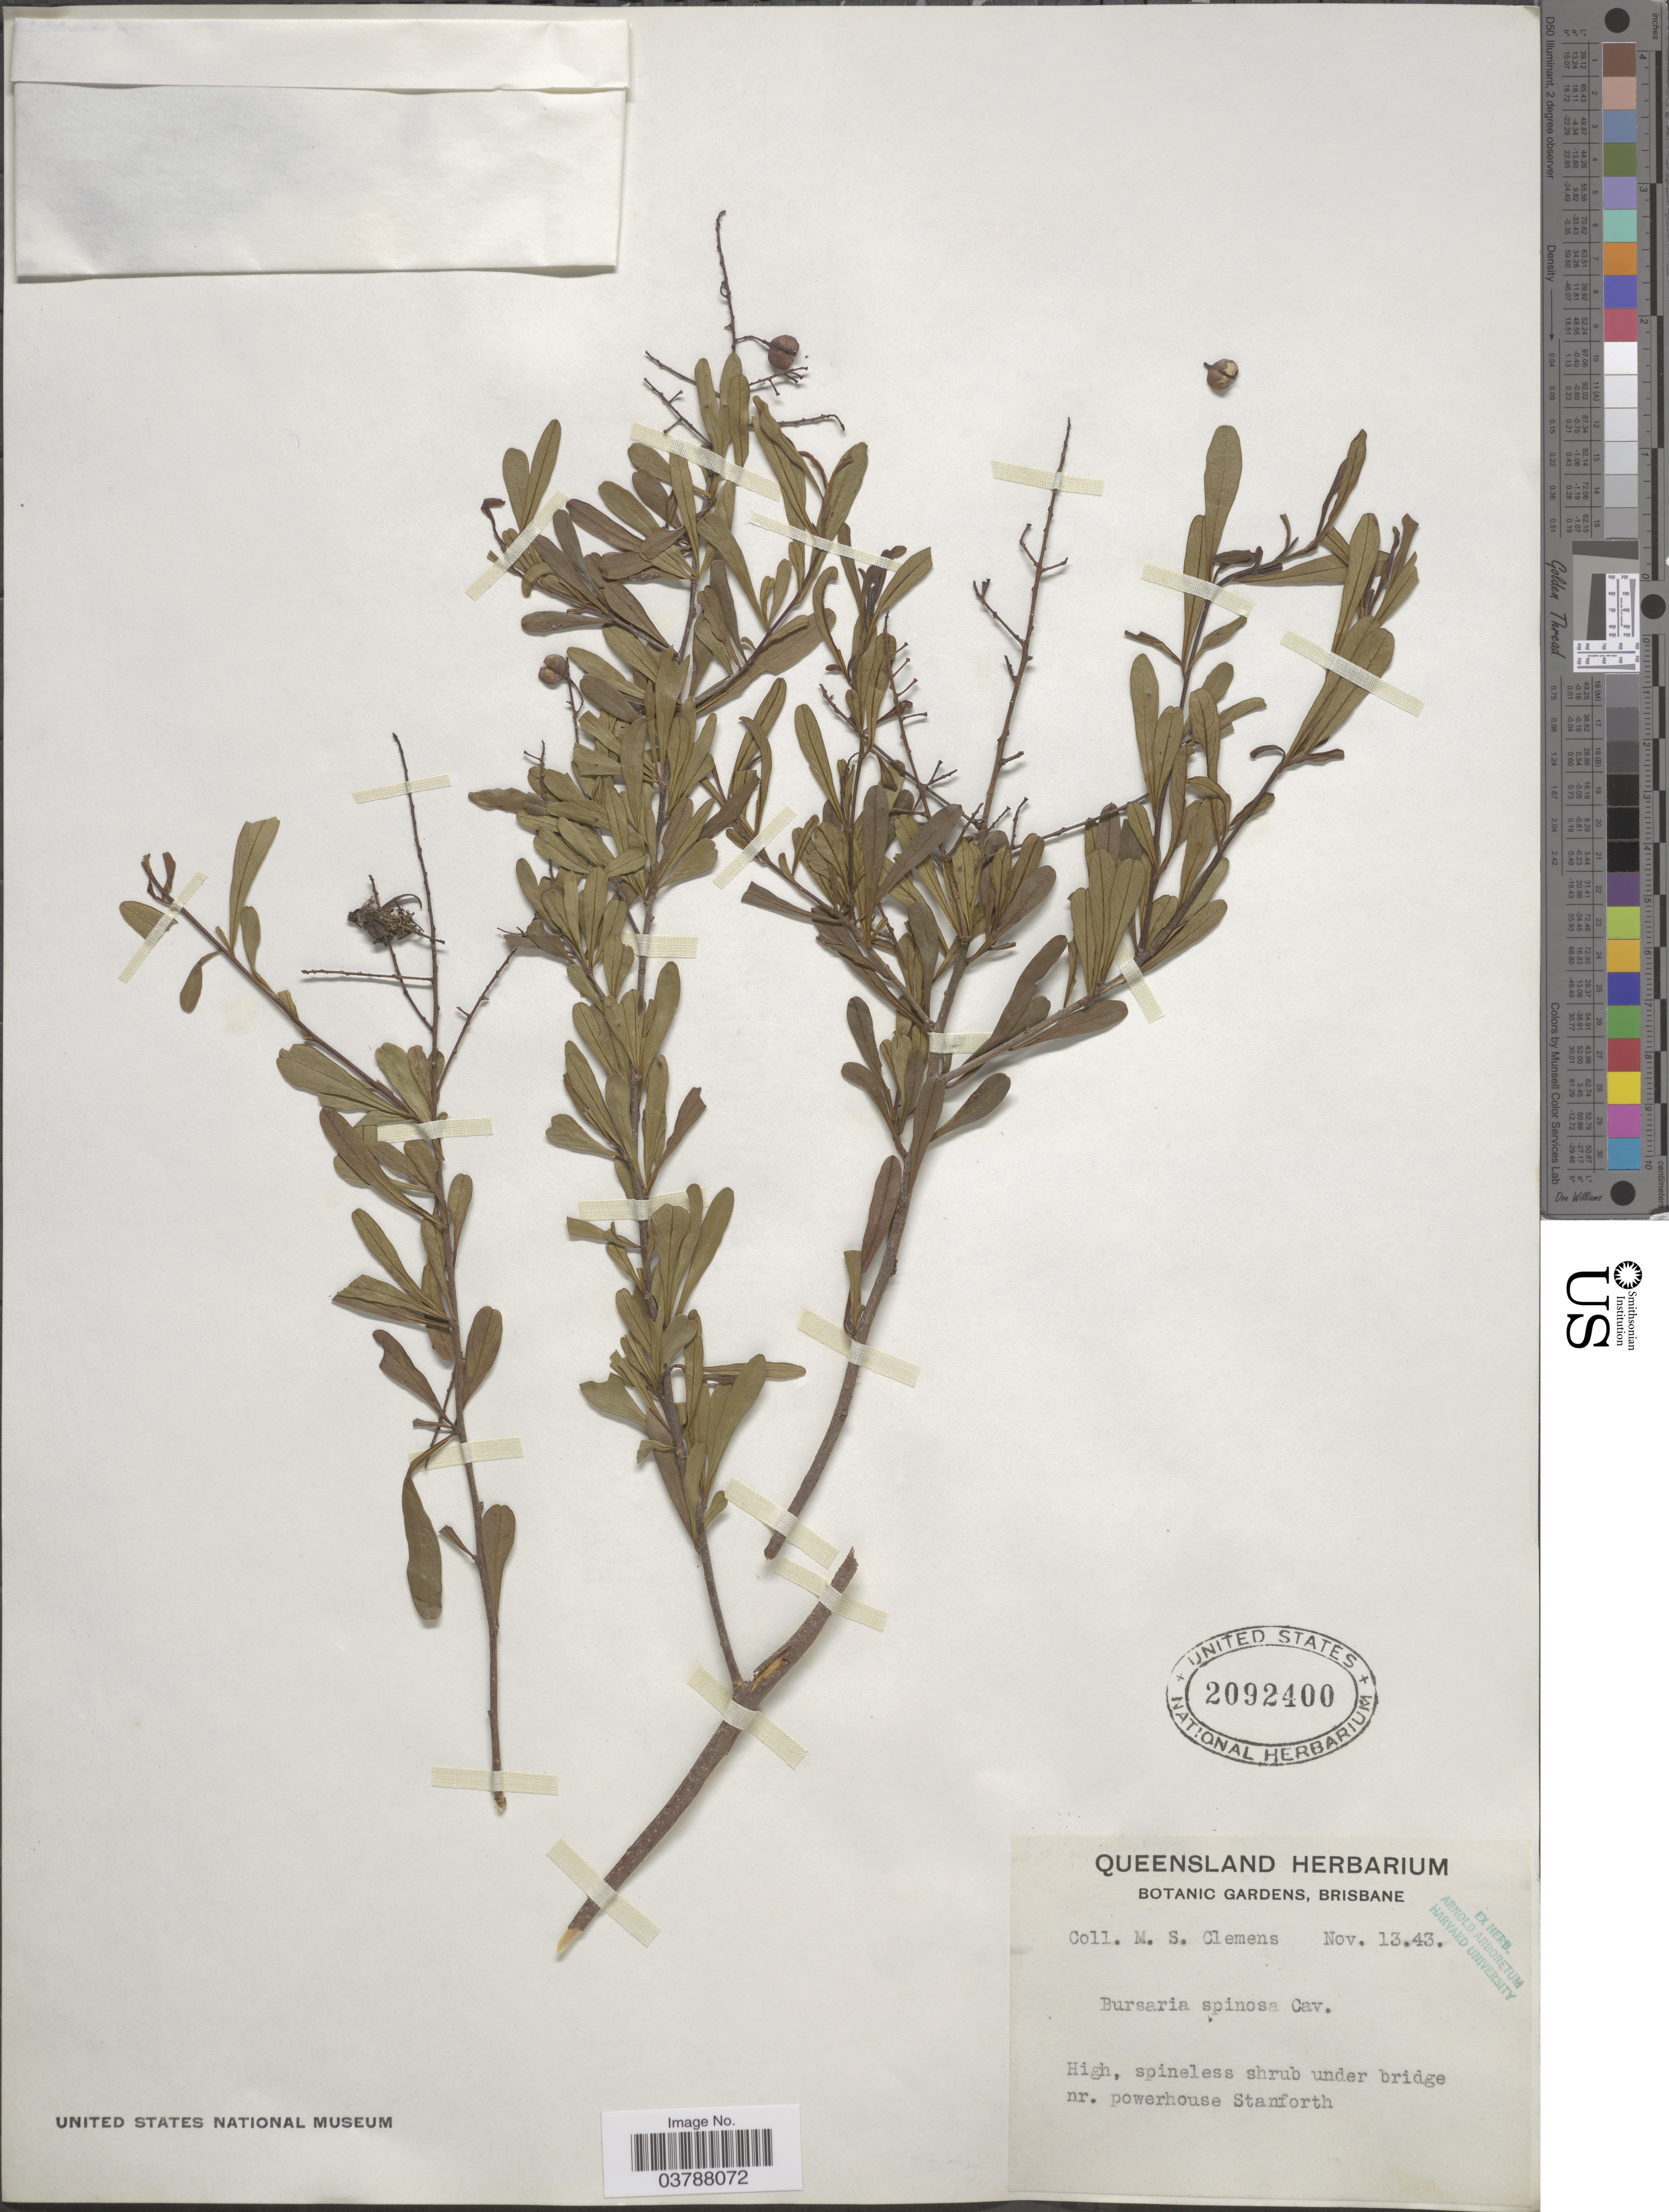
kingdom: Plantae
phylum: Tracheophyta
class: Magnoliopsida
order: Apiales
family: Pittosporaceae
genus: Bursaria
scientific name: Bursaria spinosa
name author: Cav.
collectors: M. S. Clemens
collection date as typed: Transcribed d/m/y: 13/11/43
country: Australia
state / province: Queensland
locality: Under bridge nr. powerhouse Stanforth.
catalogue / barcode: US 2092400